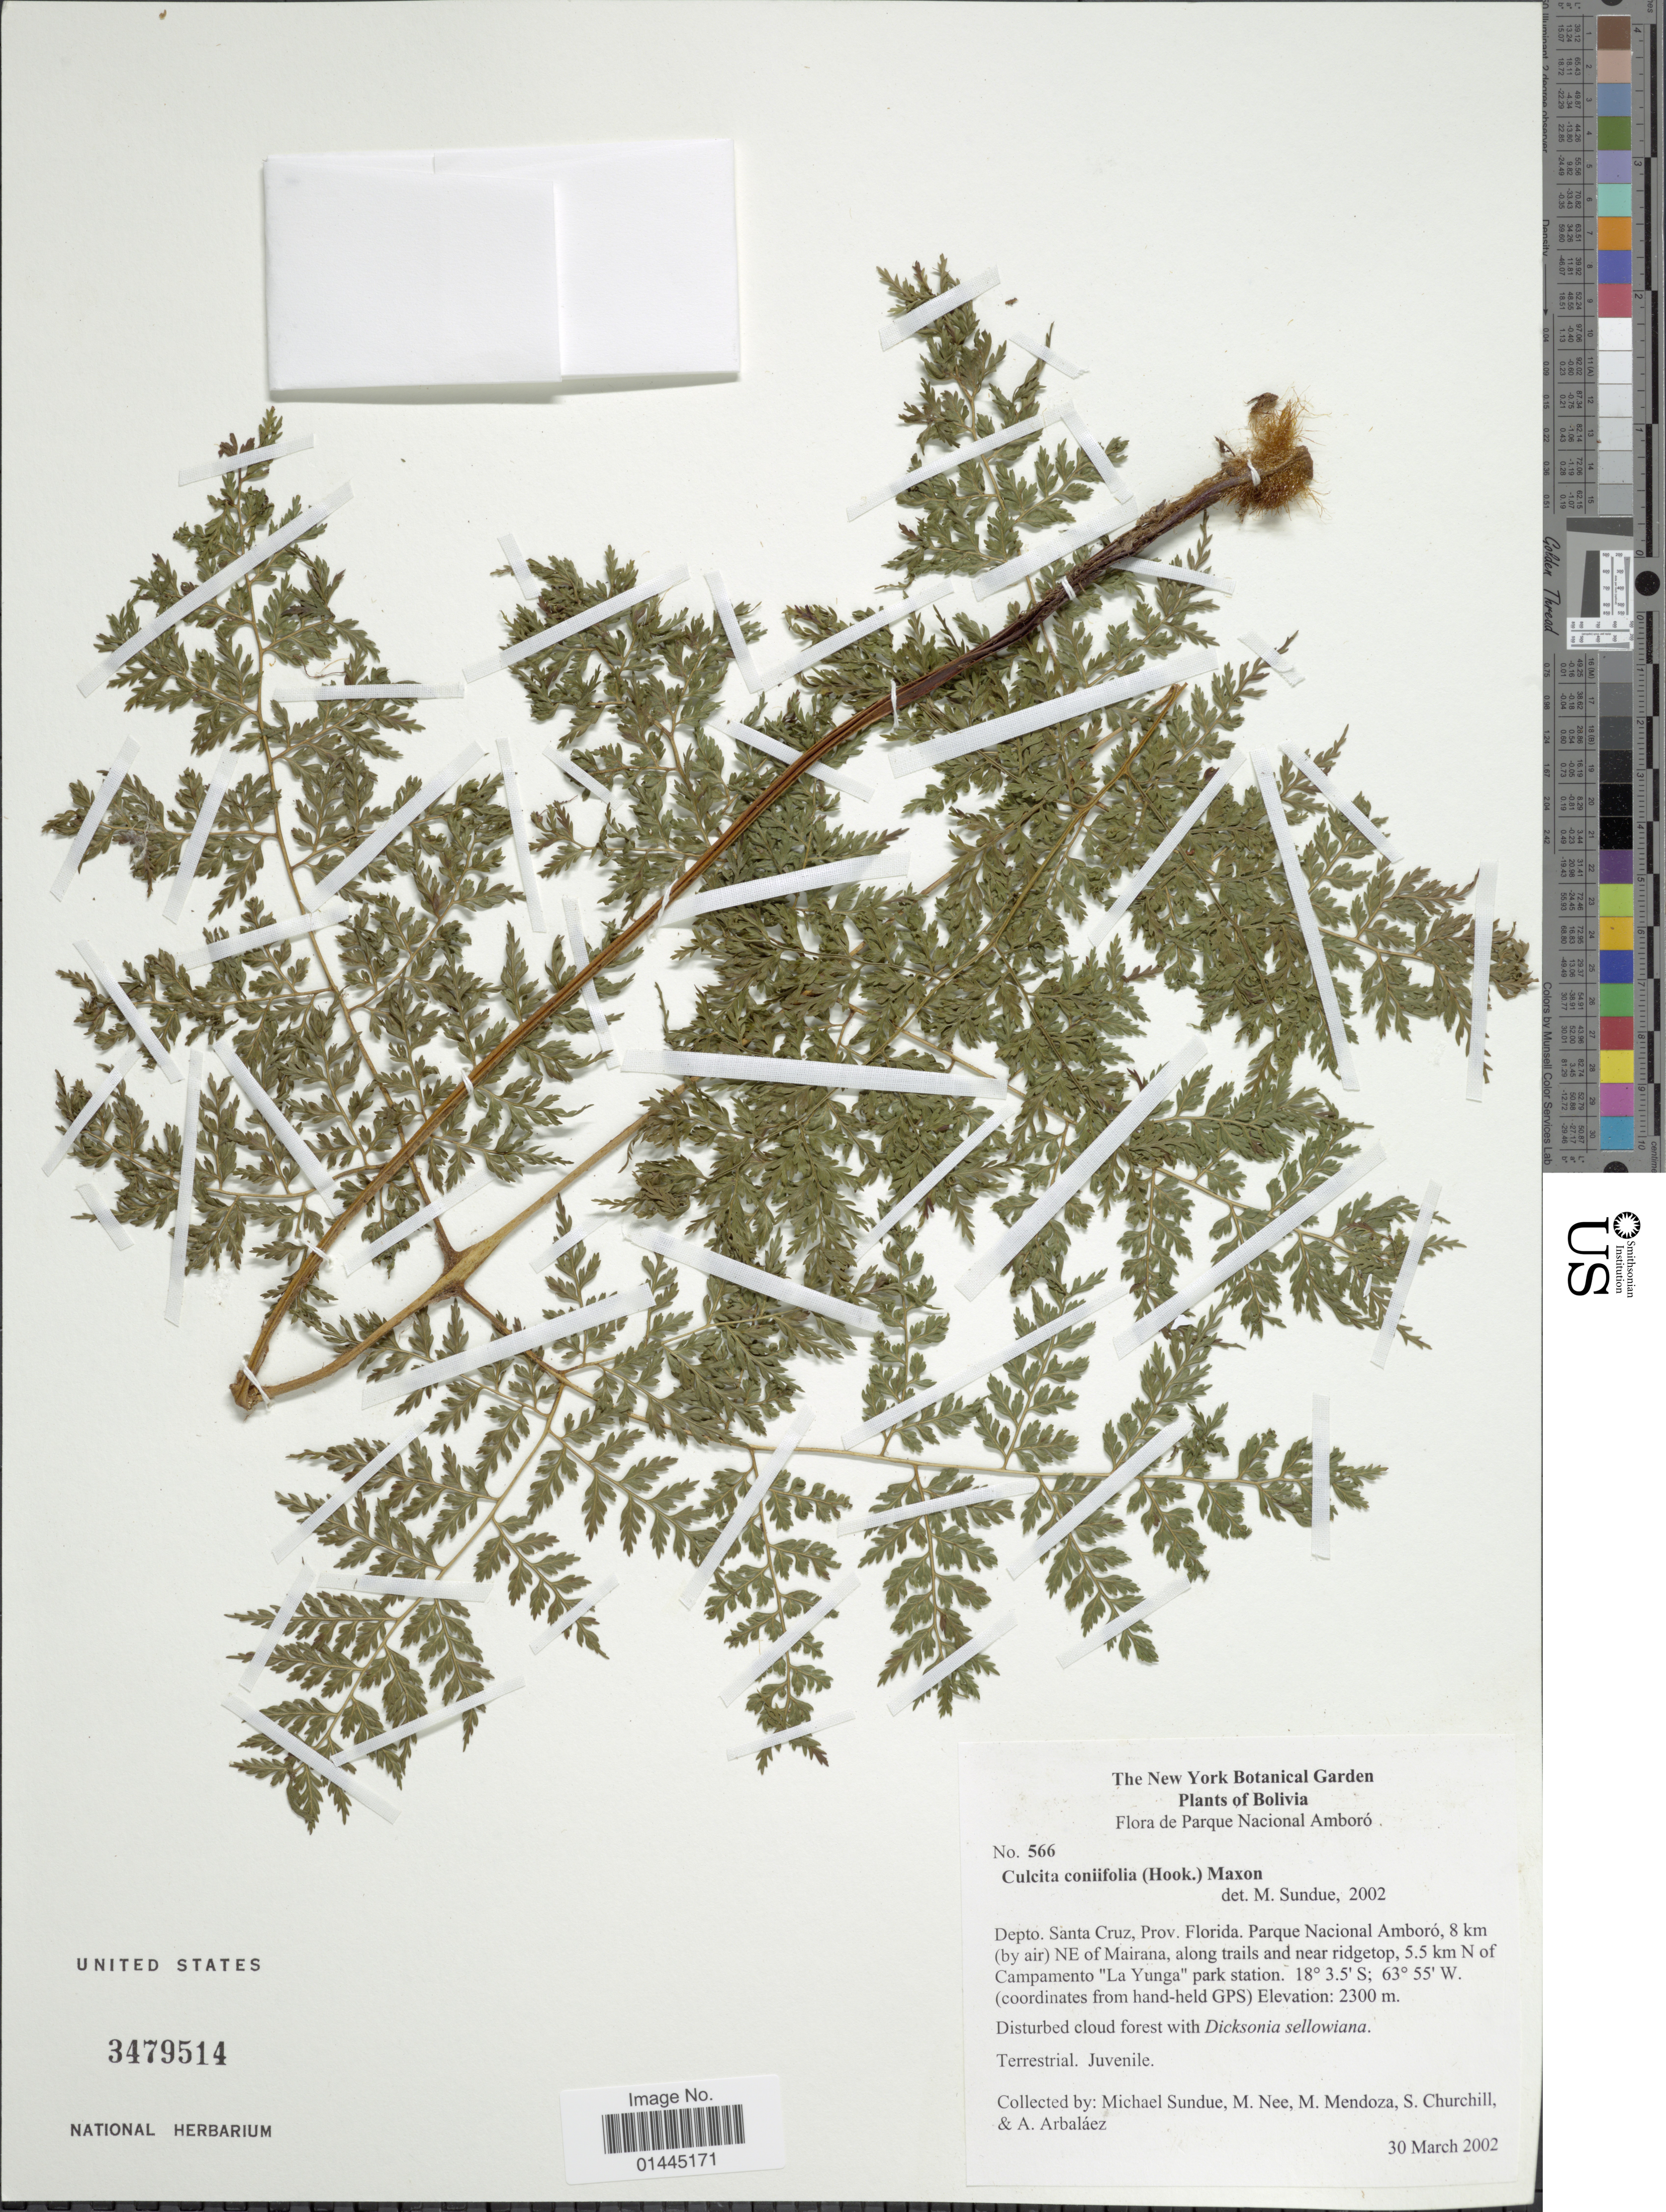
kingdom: Plantae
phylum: Tracheophyta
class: Polypodiopsida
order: Cyatheales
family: Culcitaceae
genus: Culcita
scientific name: Culcita coniifolia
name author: (Hook.) Maxon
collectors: M. Sundue, M. Nee, M. Mendoza, S. Churchill & A. Arbaláez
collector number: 566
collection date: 2002-03-30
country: Bolivia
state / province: Santa Cruz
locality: Prov. Florida, Parque Nacional Amboro, 8 km (by air) NE of Mairana, along trails and near ridgetop, 5.5 km N of Campamento "La Yunga"park station.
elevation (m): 2300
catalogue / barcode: US 3479514